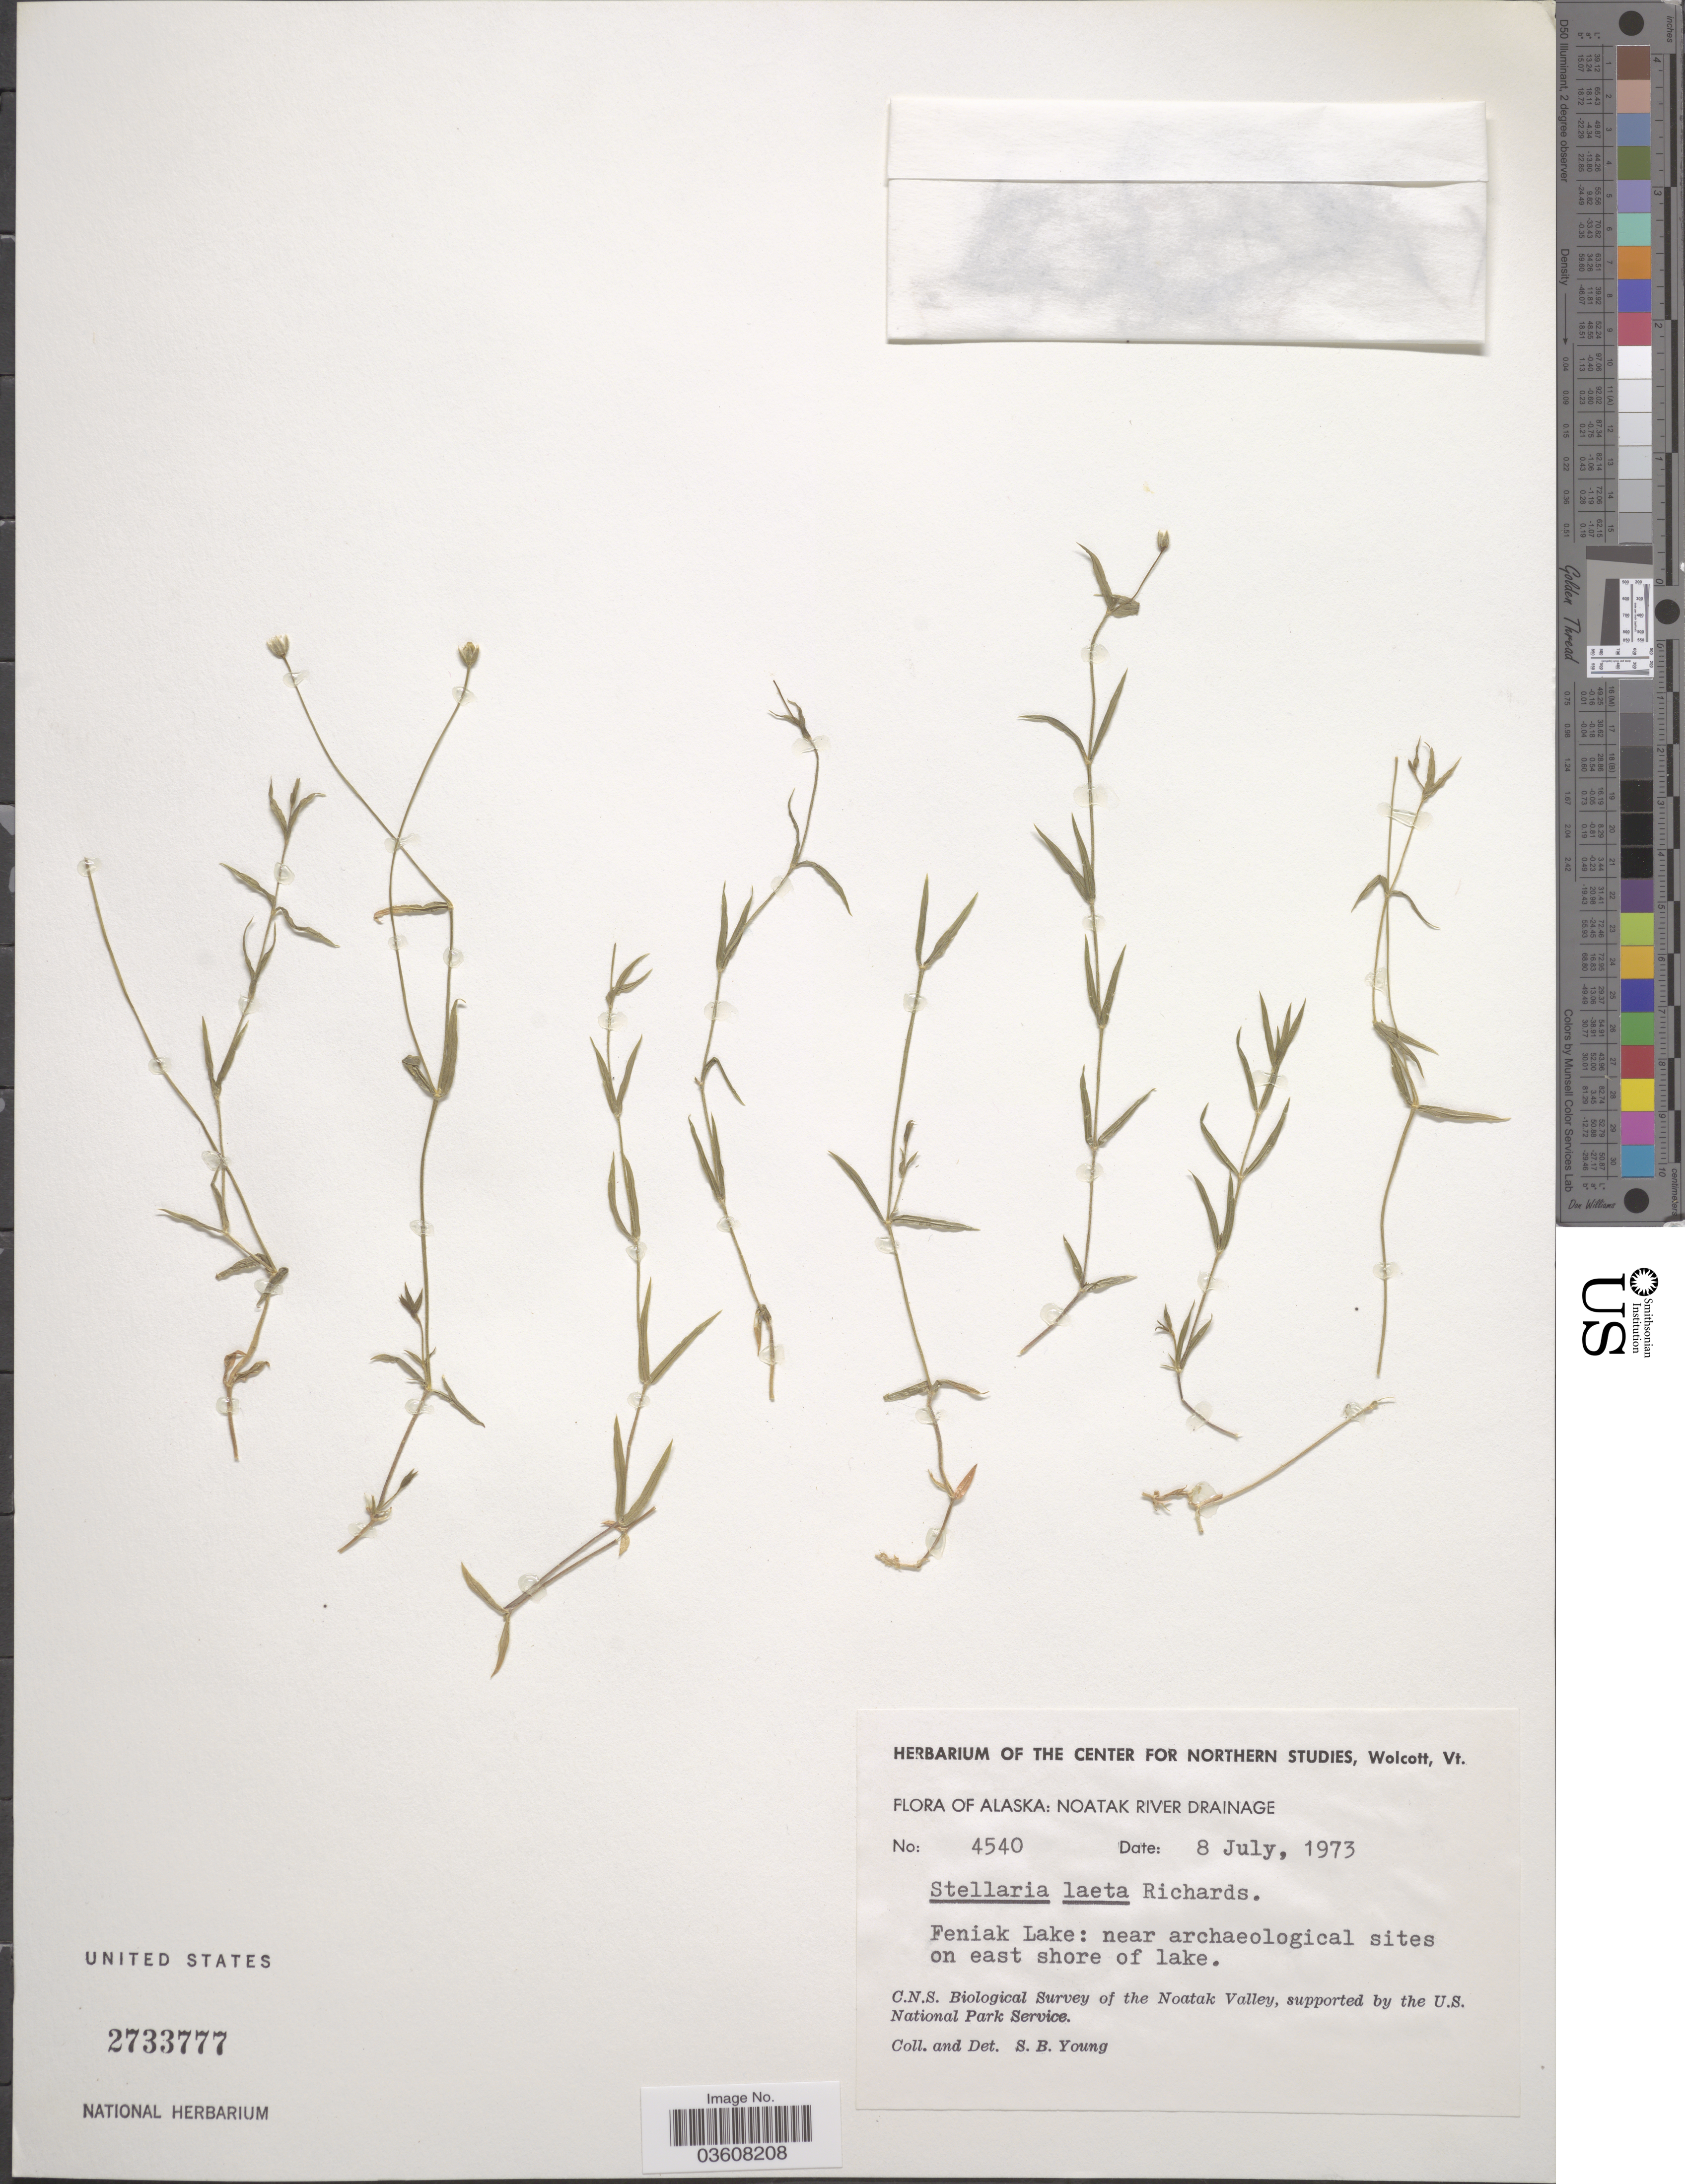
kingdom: Plantae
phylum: Tracheophyta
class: Magnoliopsida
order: Caryophyllales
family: Caryophyllaceae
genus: Stellaria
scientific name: Stellaria laeta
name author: Richards.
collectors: S. Young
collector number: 4540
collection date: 1973-07-08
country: United States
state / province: Alaska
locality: Noatak River Drainage. Feniak Lake: near archaeological sites on east shore of lake. Noatak Valley.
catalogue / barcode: US 2733777